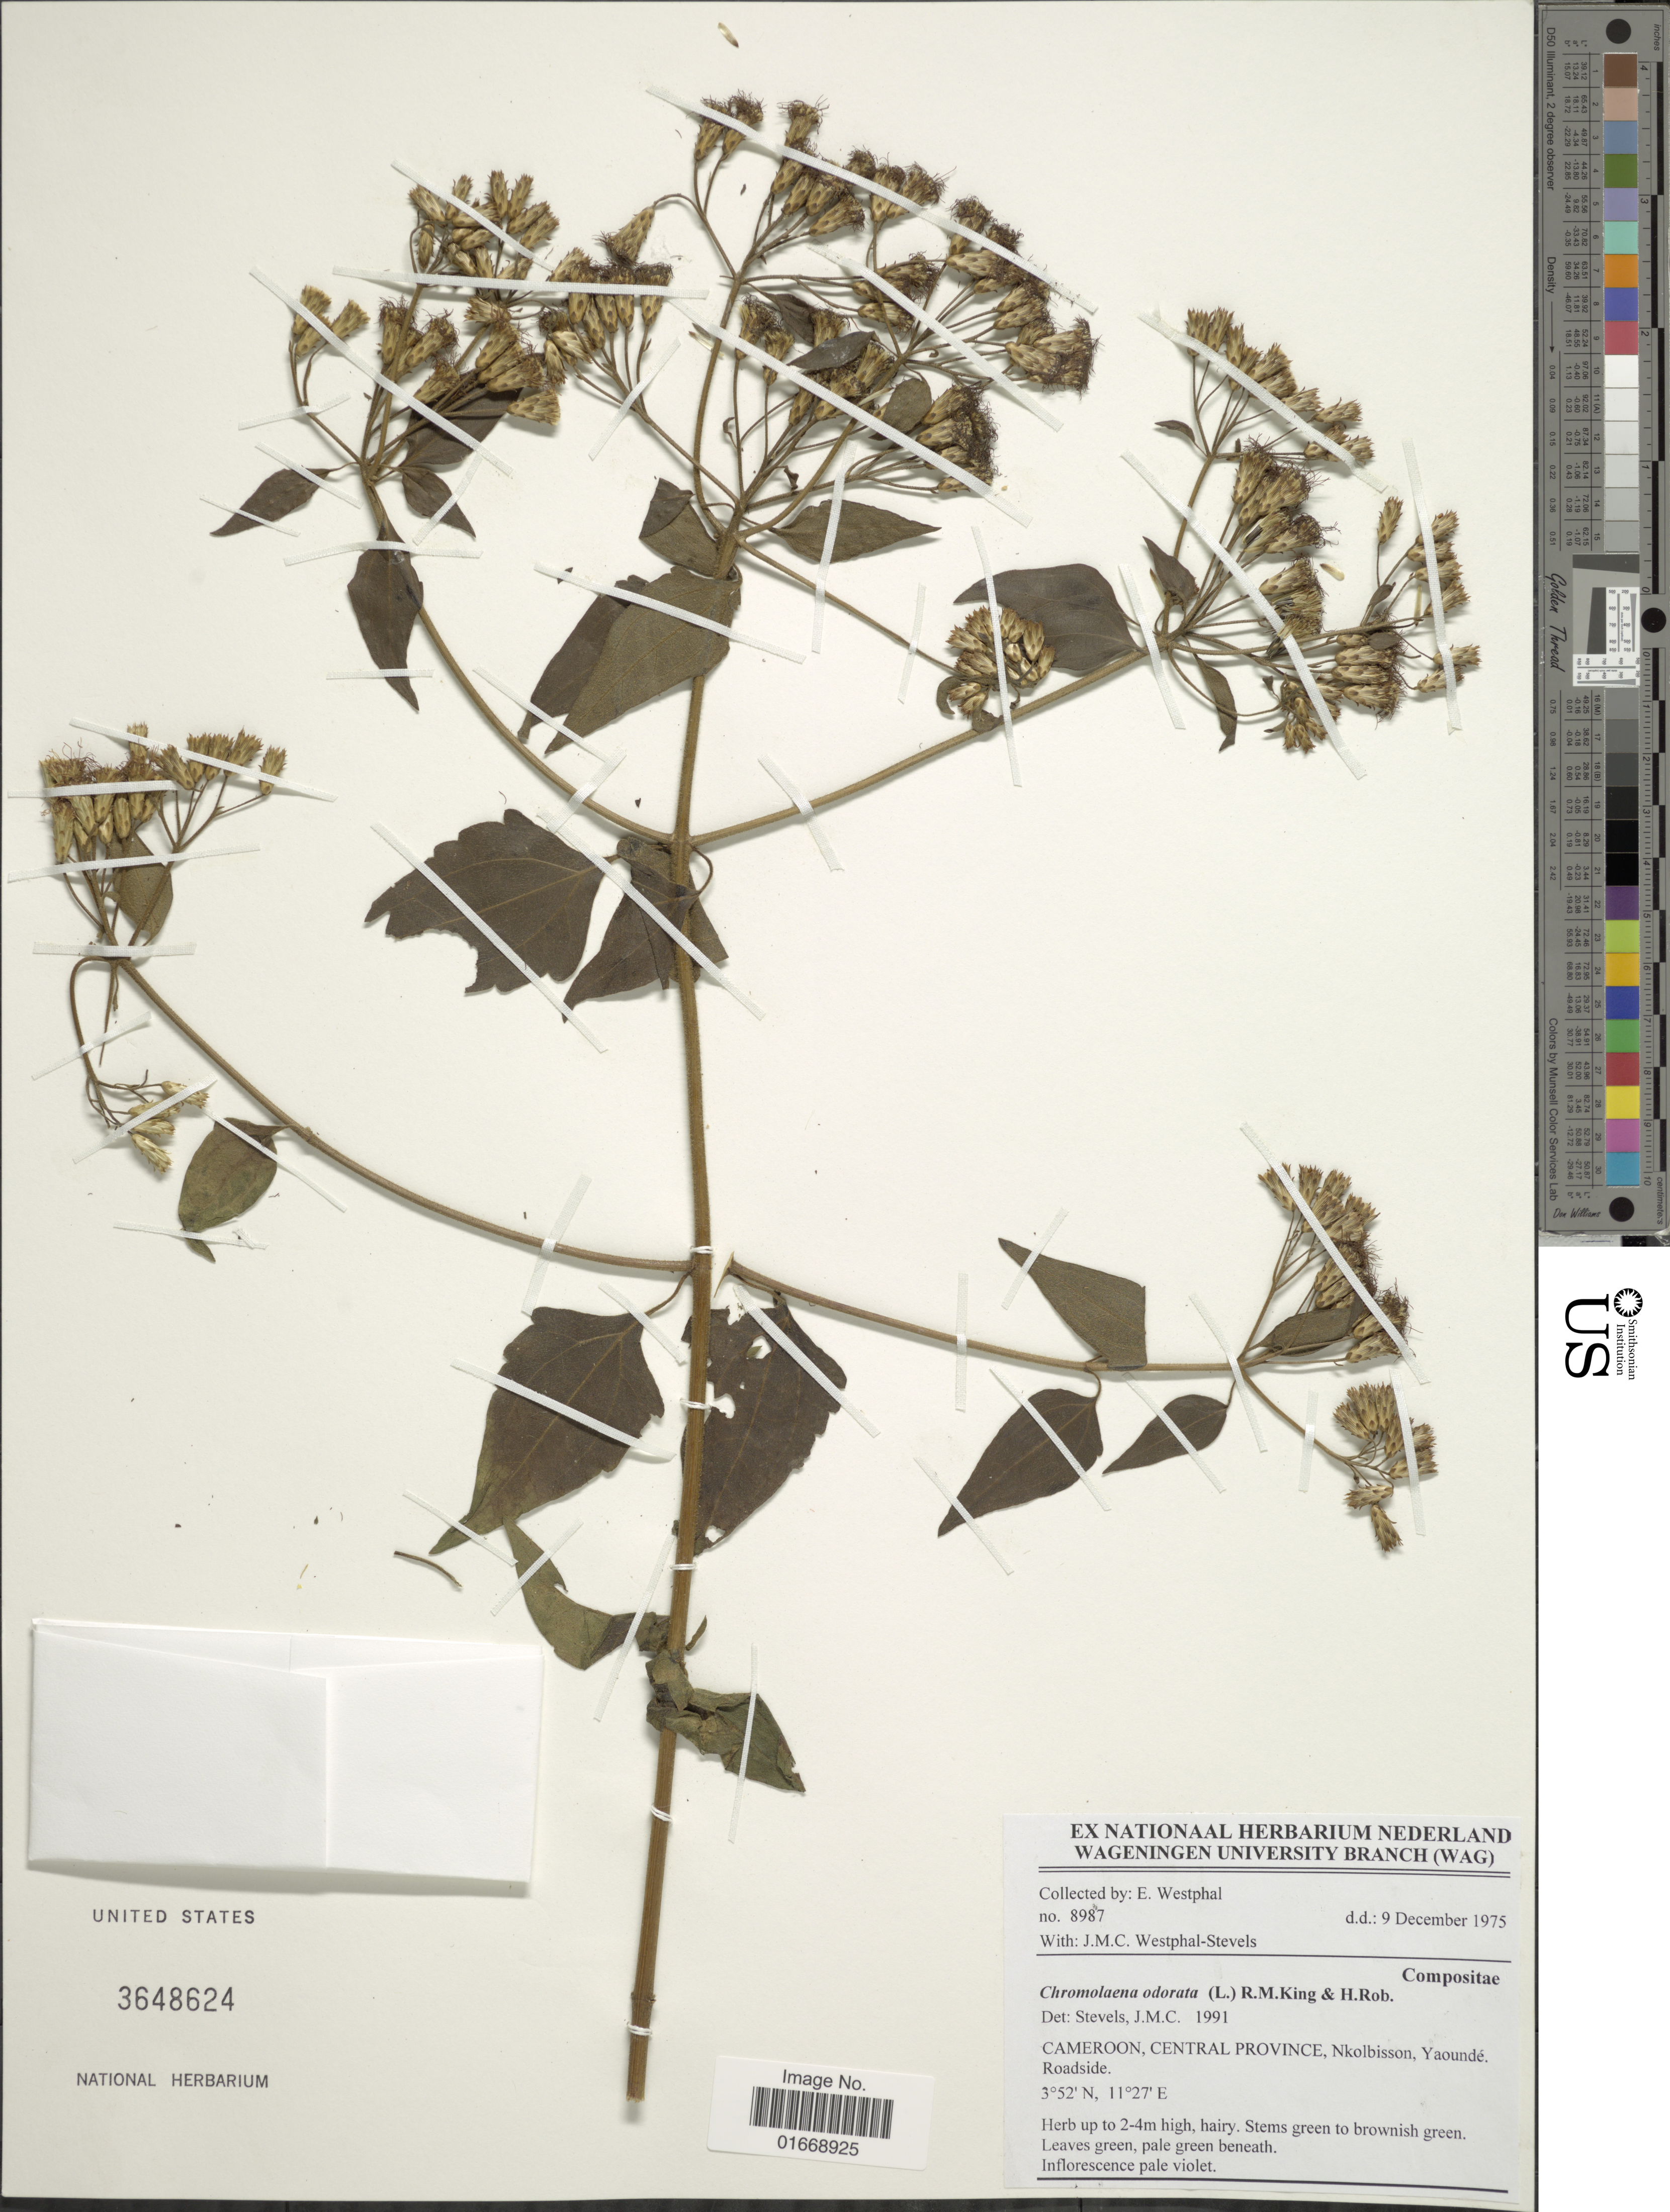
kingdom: Plantae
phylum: Tracheophyta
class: Magnoliopsida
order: Asterales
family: Asteraceae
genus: Chromolaena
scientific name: Chromolaena odorata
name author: (L.) R.M. King & H. Rob.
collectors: E. Westphal & J. Westphal-Stevels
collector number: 8987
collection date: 1975-12-09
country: Cameroon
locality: Central Province, Nkolbisson, Yaounde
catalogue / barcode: US 3648624